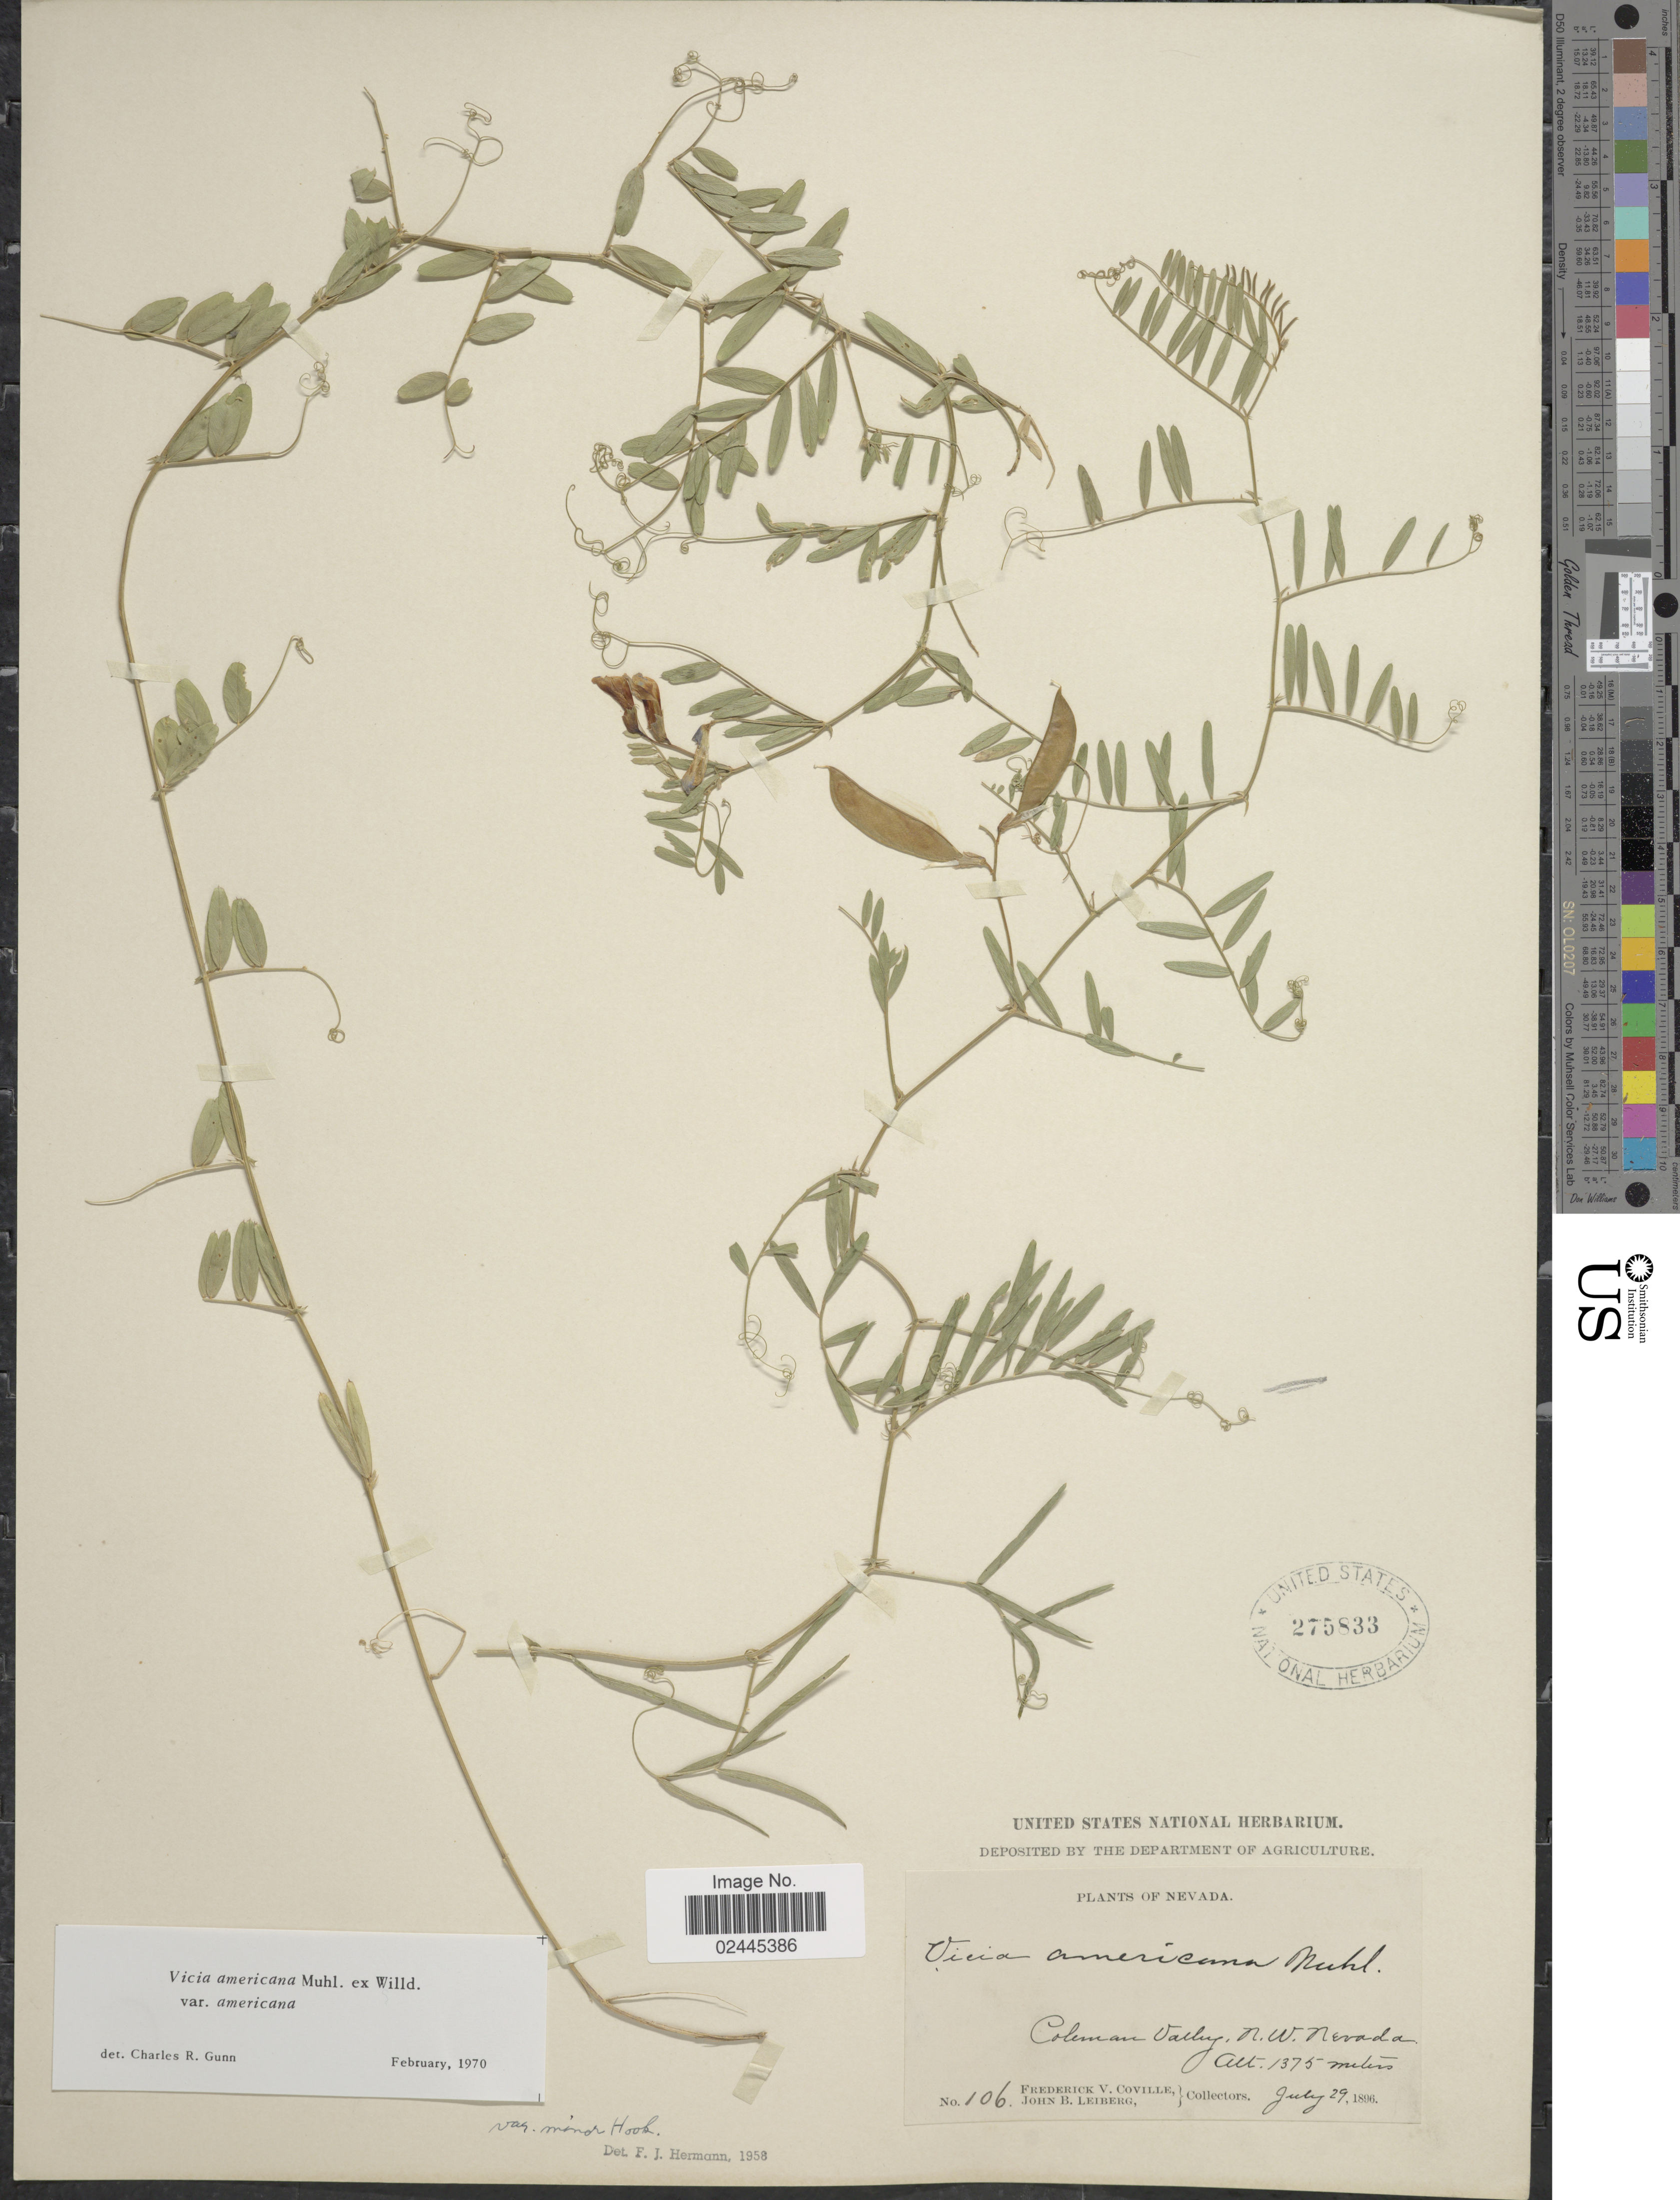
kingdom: Plantae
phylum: Tracheophyta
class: Magnoliopsida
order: Fabales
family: Fabaceae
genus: Vicia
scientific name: Vicia americana var. americana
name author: Muhl. ex Willd.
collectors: F. V. Coville & J. B. Leiberg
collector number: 106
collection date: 1896-07-29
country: United States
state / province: Nevada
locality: Coleman Valley, N.W. Nevada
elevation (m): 1375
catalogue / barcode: US 275833